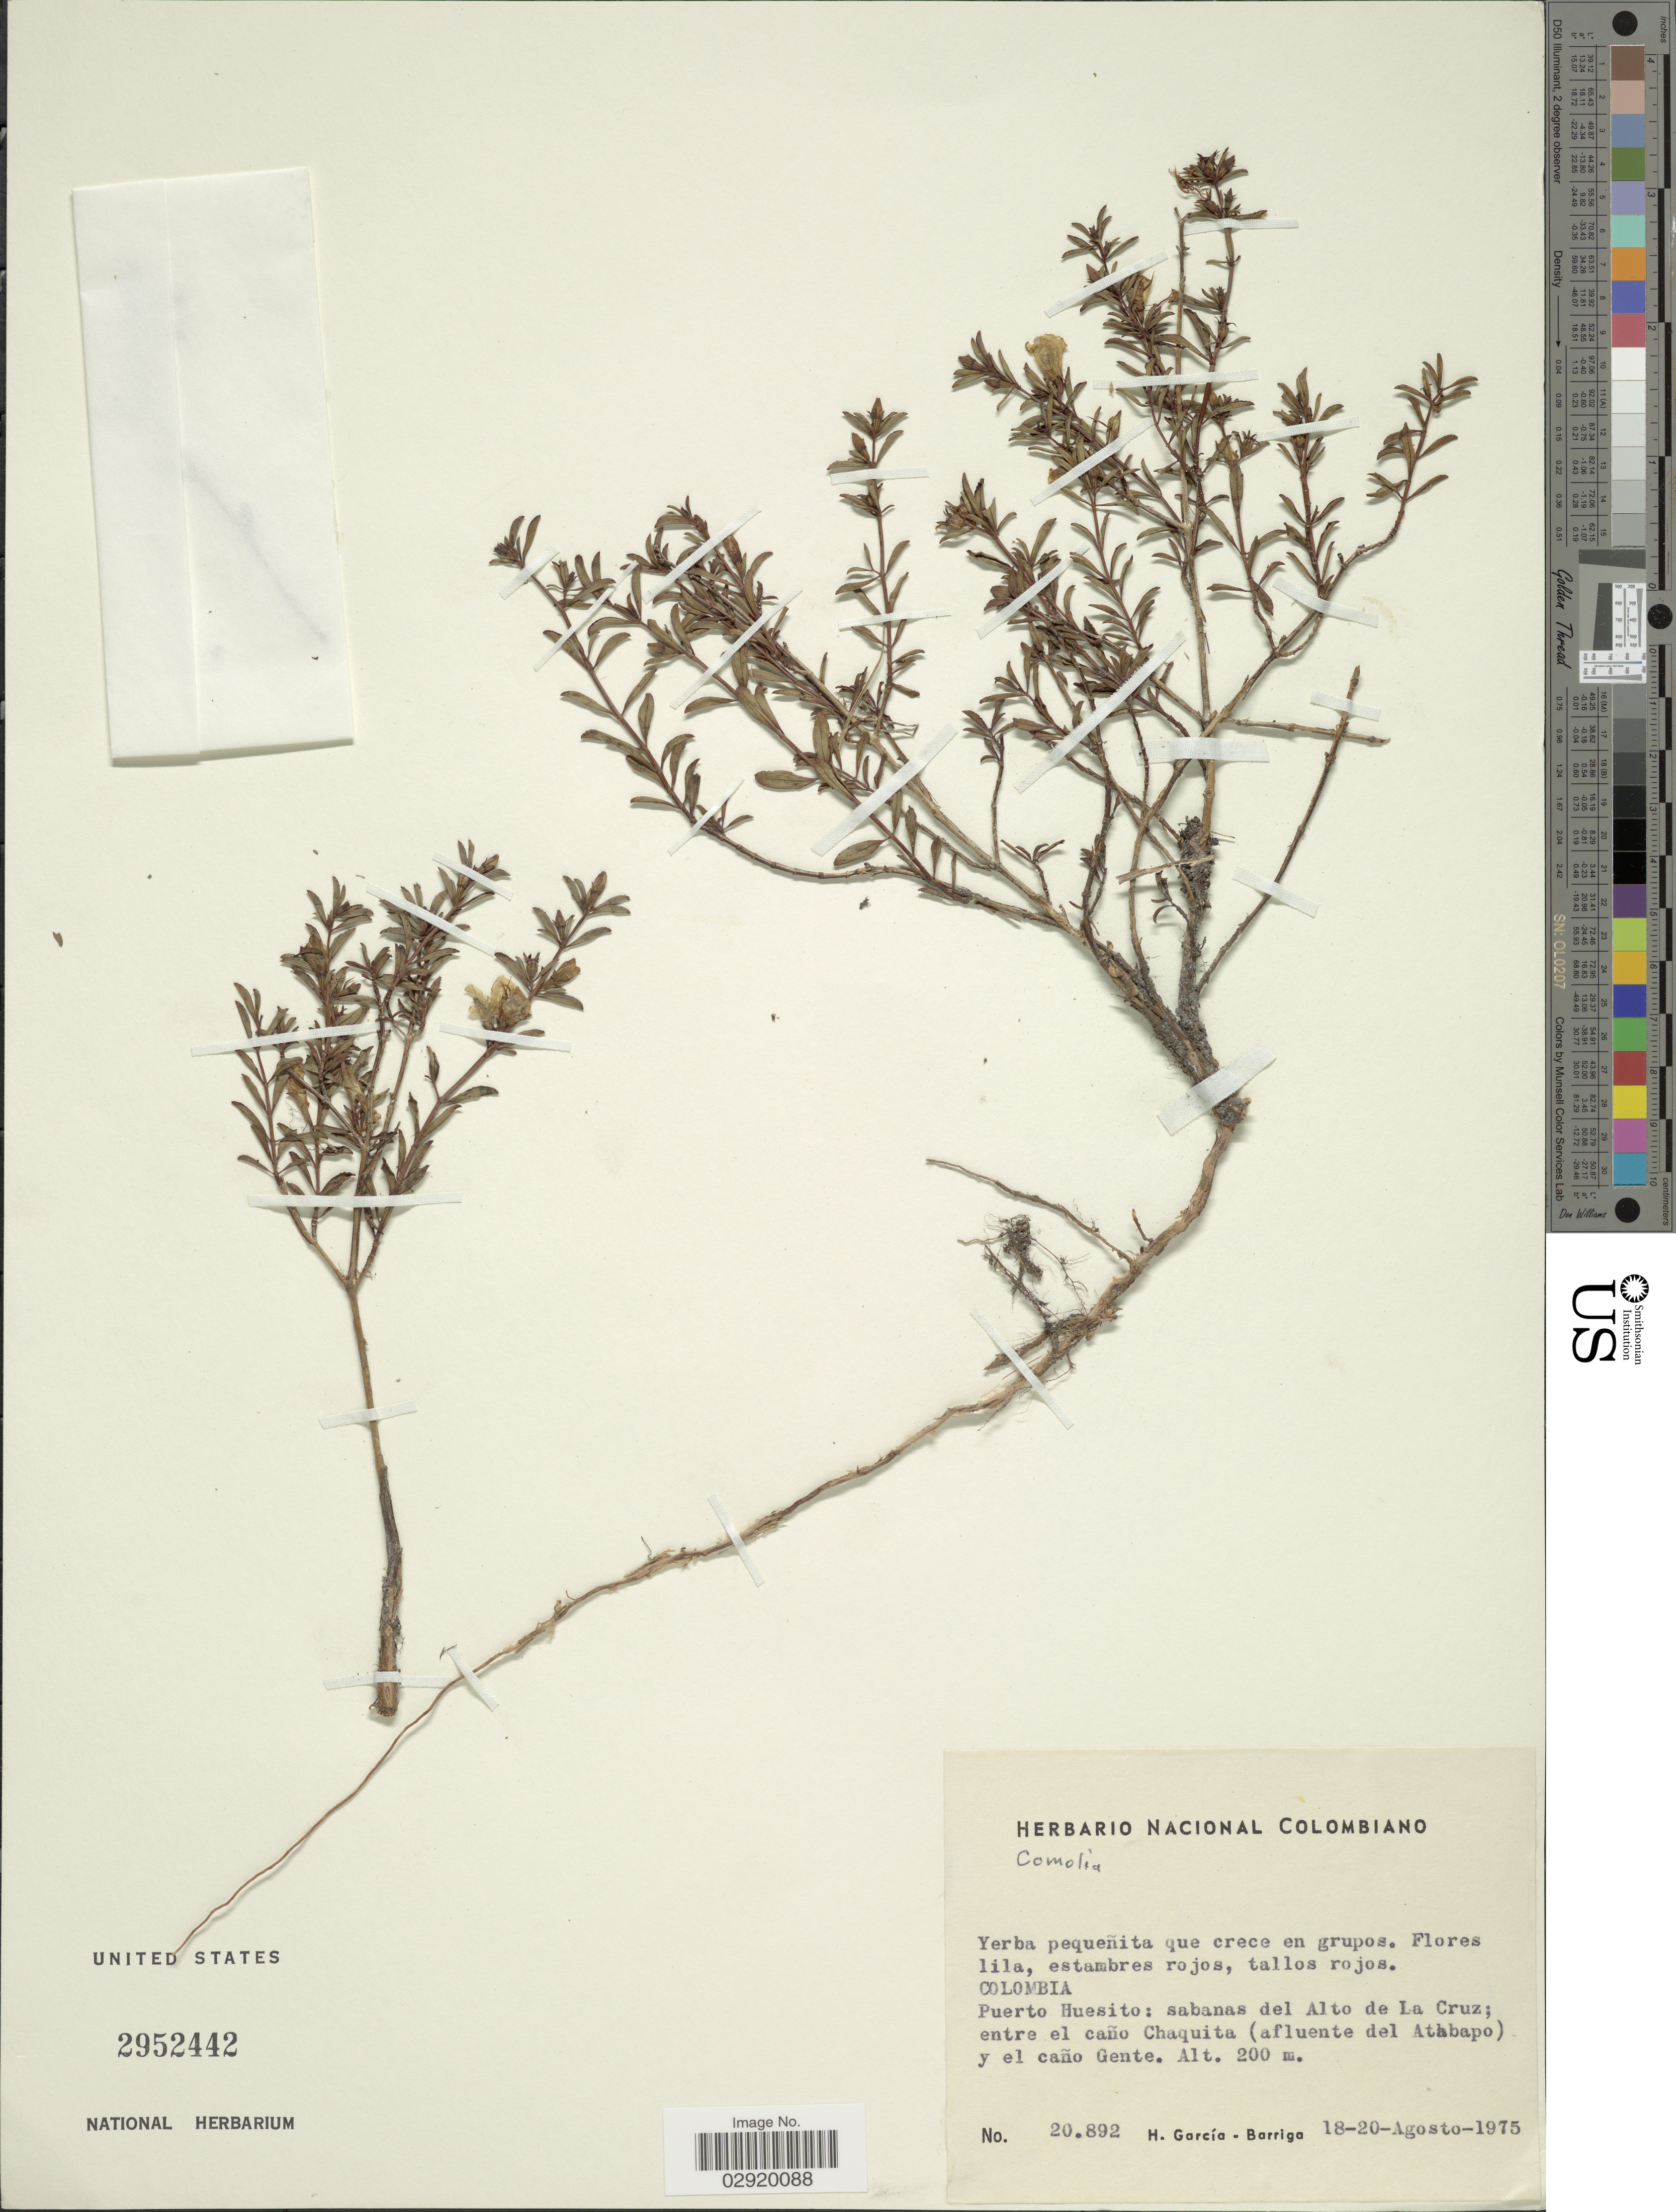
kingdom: Plantae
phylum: Tracheophyta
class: Magnoliopsida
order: Myrtales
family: Melastomataceae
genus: Comolia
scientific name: Comolia leptophylla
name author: (Bonpl.) Naudin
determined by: Nunes da Silva, Diego, (RB), Jardim Botanico do Rio de Janeiro - Herbario (BRAZIL)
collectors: H. García Barriga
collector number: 20892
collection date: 1975-08-18/1975-08-20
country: Colombia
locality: Puerto Huesito: sabanas del Alto de La Cruz; entre el caño Chaquita (afluente del Atabapo) y el caño Gente.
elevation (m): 200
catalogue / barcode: US 2952442